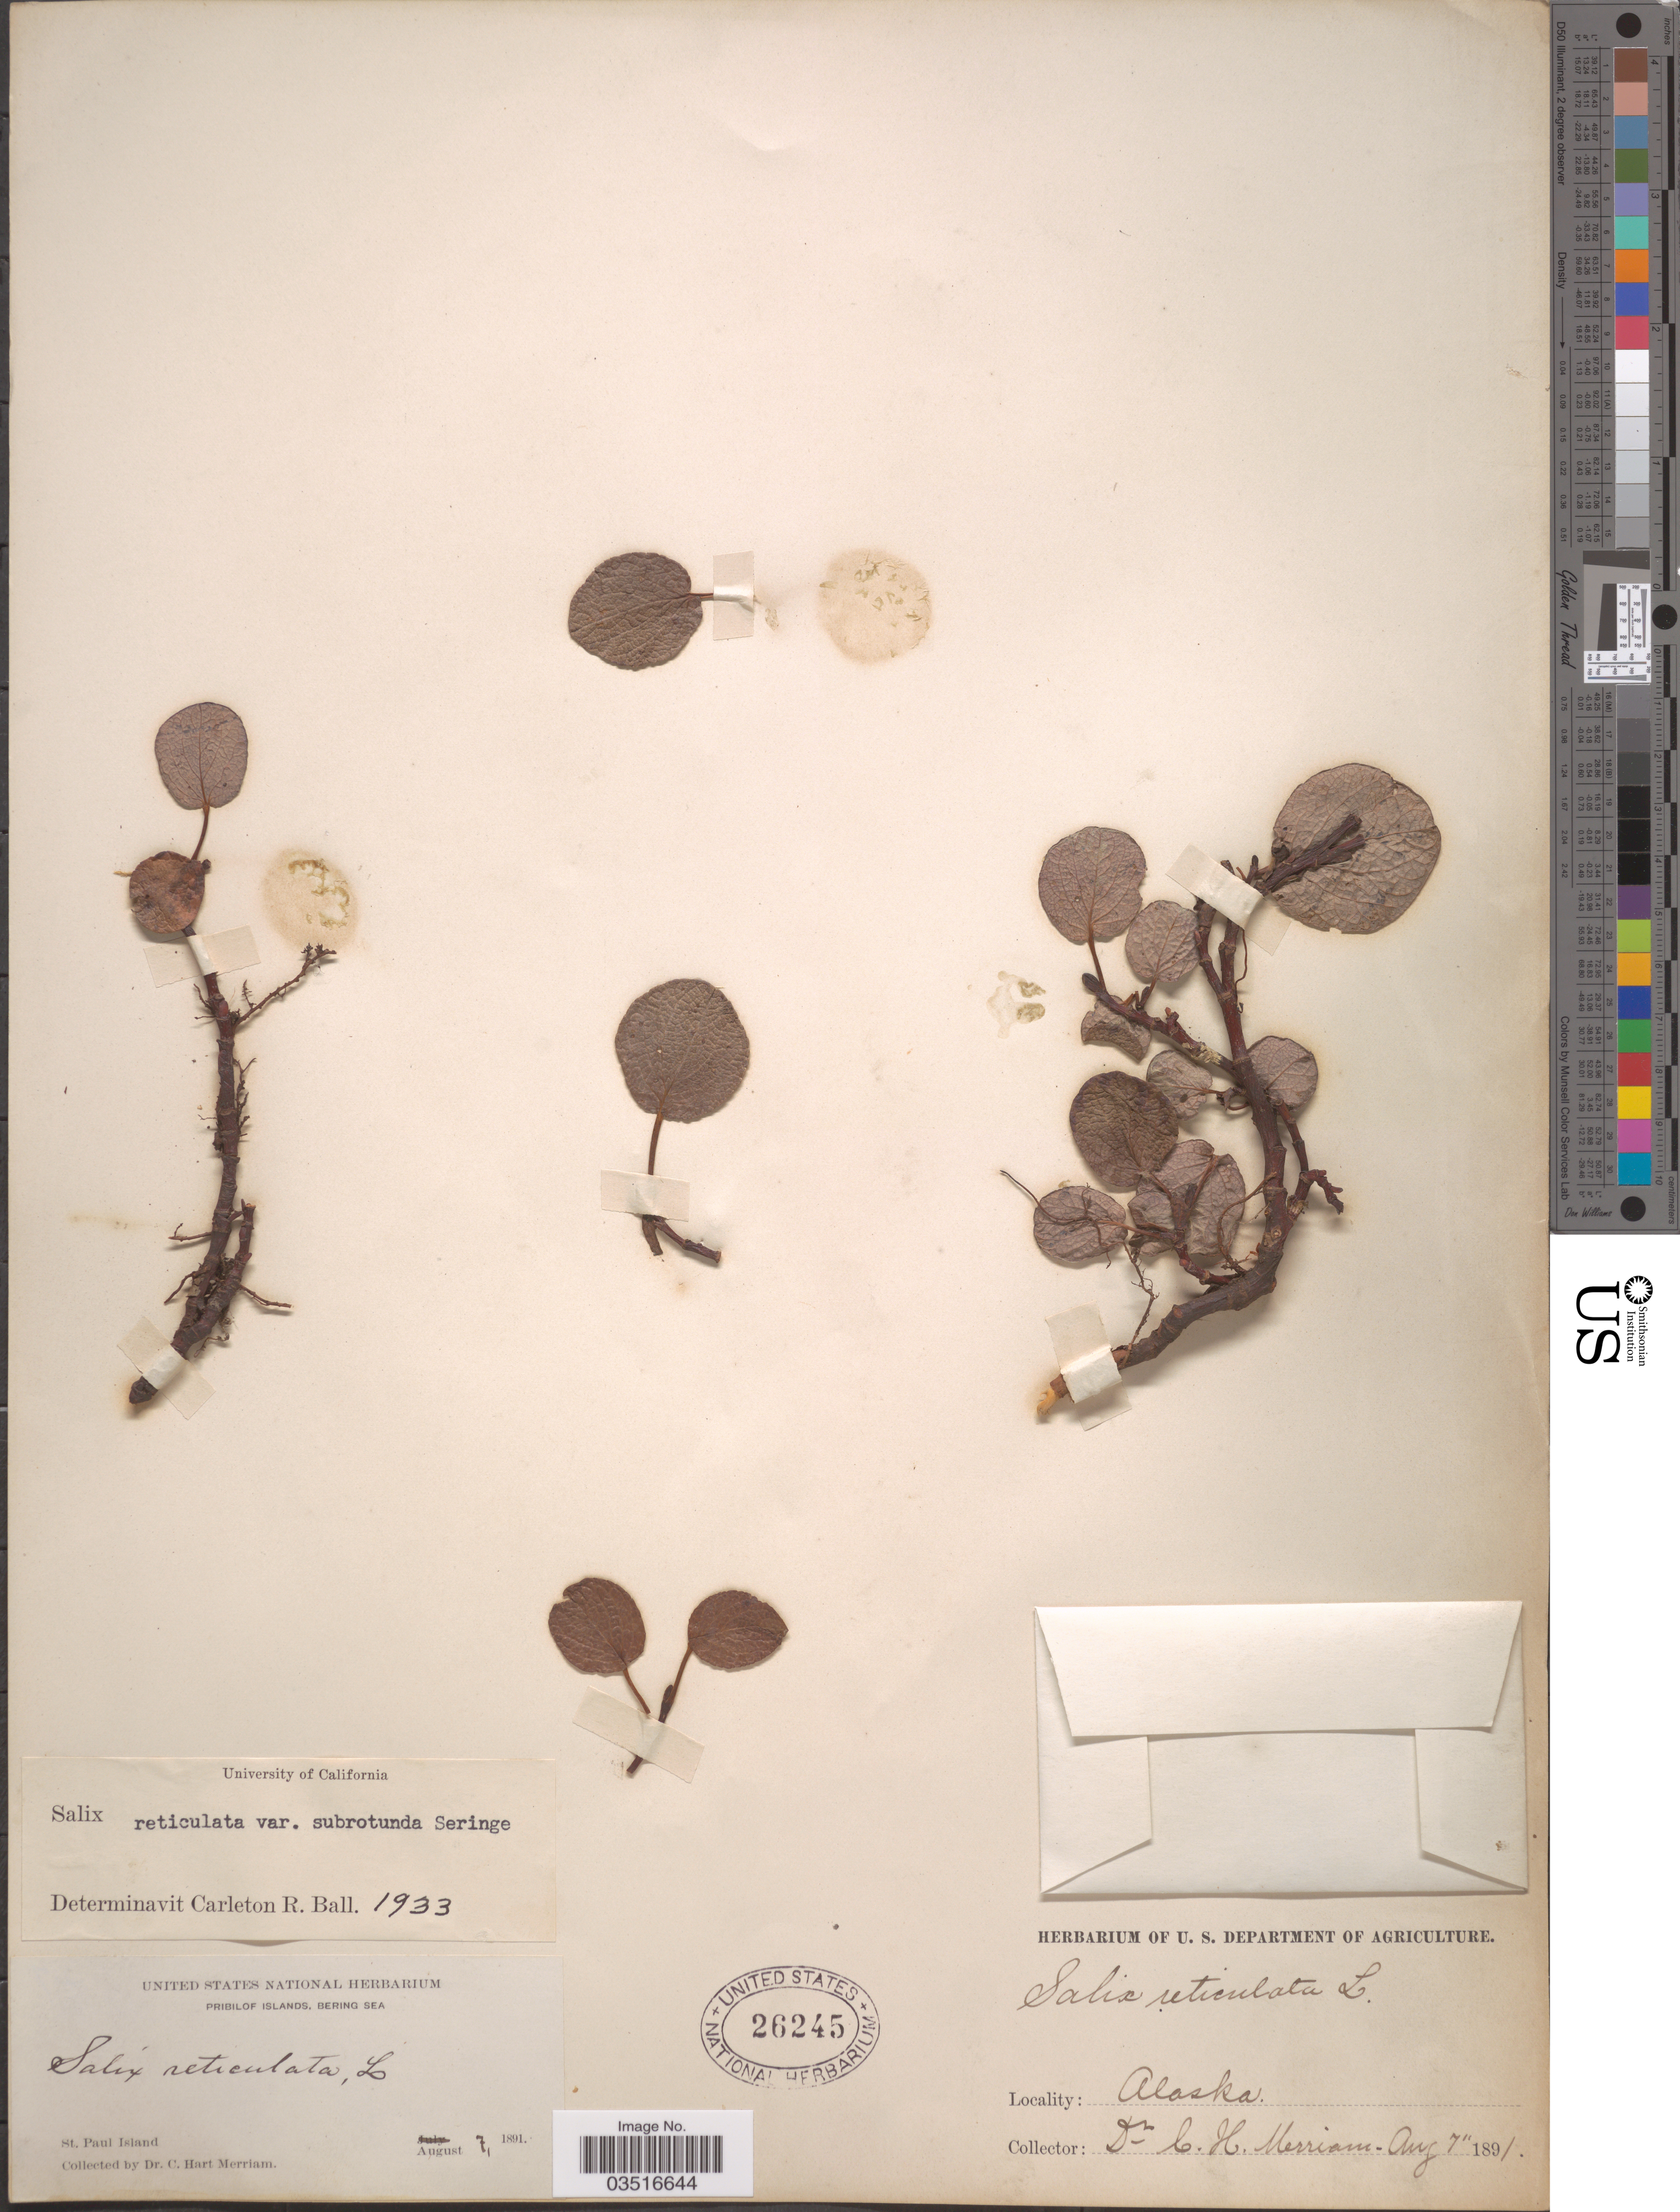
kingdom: Plantae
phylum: Tracheophyta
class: Magnoliopsida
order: Malpighiales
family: Salicaceae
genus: Salix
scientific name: Salix reticulata var. subrotunda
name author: Ser.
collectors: C. Merriam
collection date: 1891-08-07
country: United States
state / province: Alaska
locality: Pribilof Islands, Bering Sea. St. Paul Island.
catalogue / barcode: US 26245